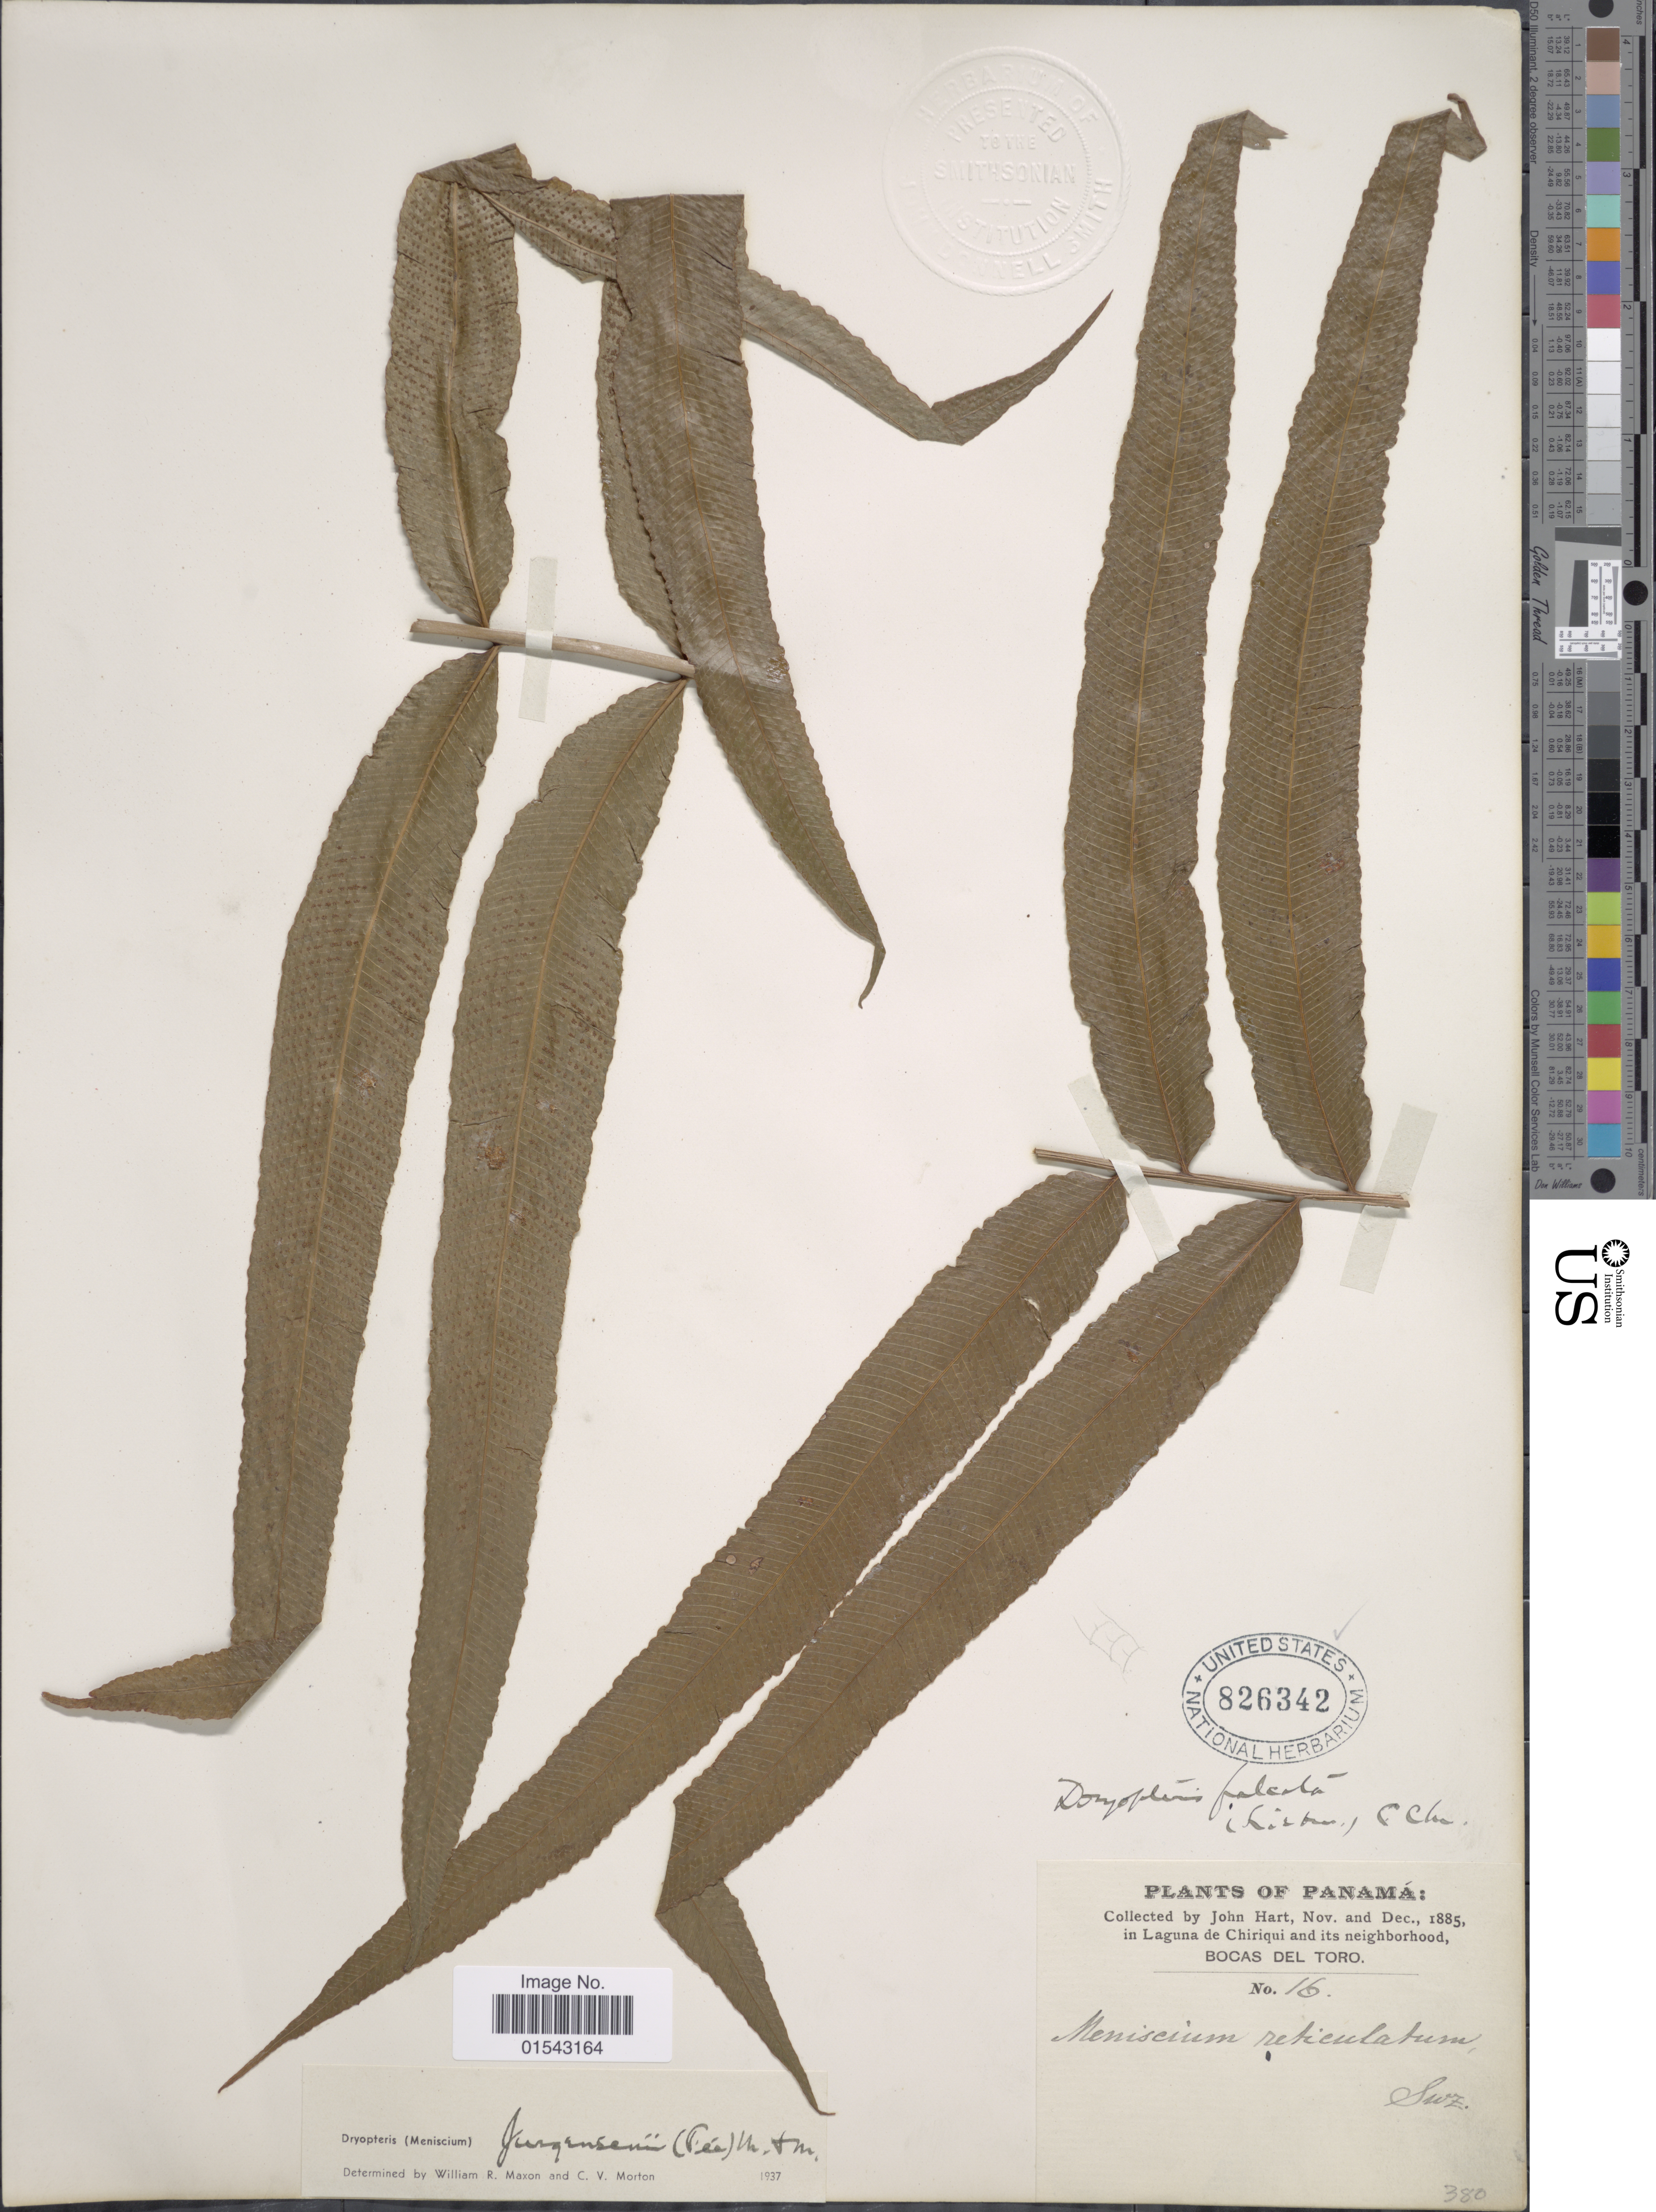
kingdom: Plantae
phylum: Tracheophyta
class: Polypodiopsida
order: Polypodiales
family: Thelypteridaceae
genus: Meniscium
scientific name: Meniscium falcatum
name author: Liebm.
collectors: J. H. Hart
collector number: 16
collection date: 1885-11/1885-12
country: Panama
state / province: Bocas del Toro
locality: Panama, in Laguna de Chiriqui and its neighborhood, Bocas Del Toro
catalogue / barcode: US 826342